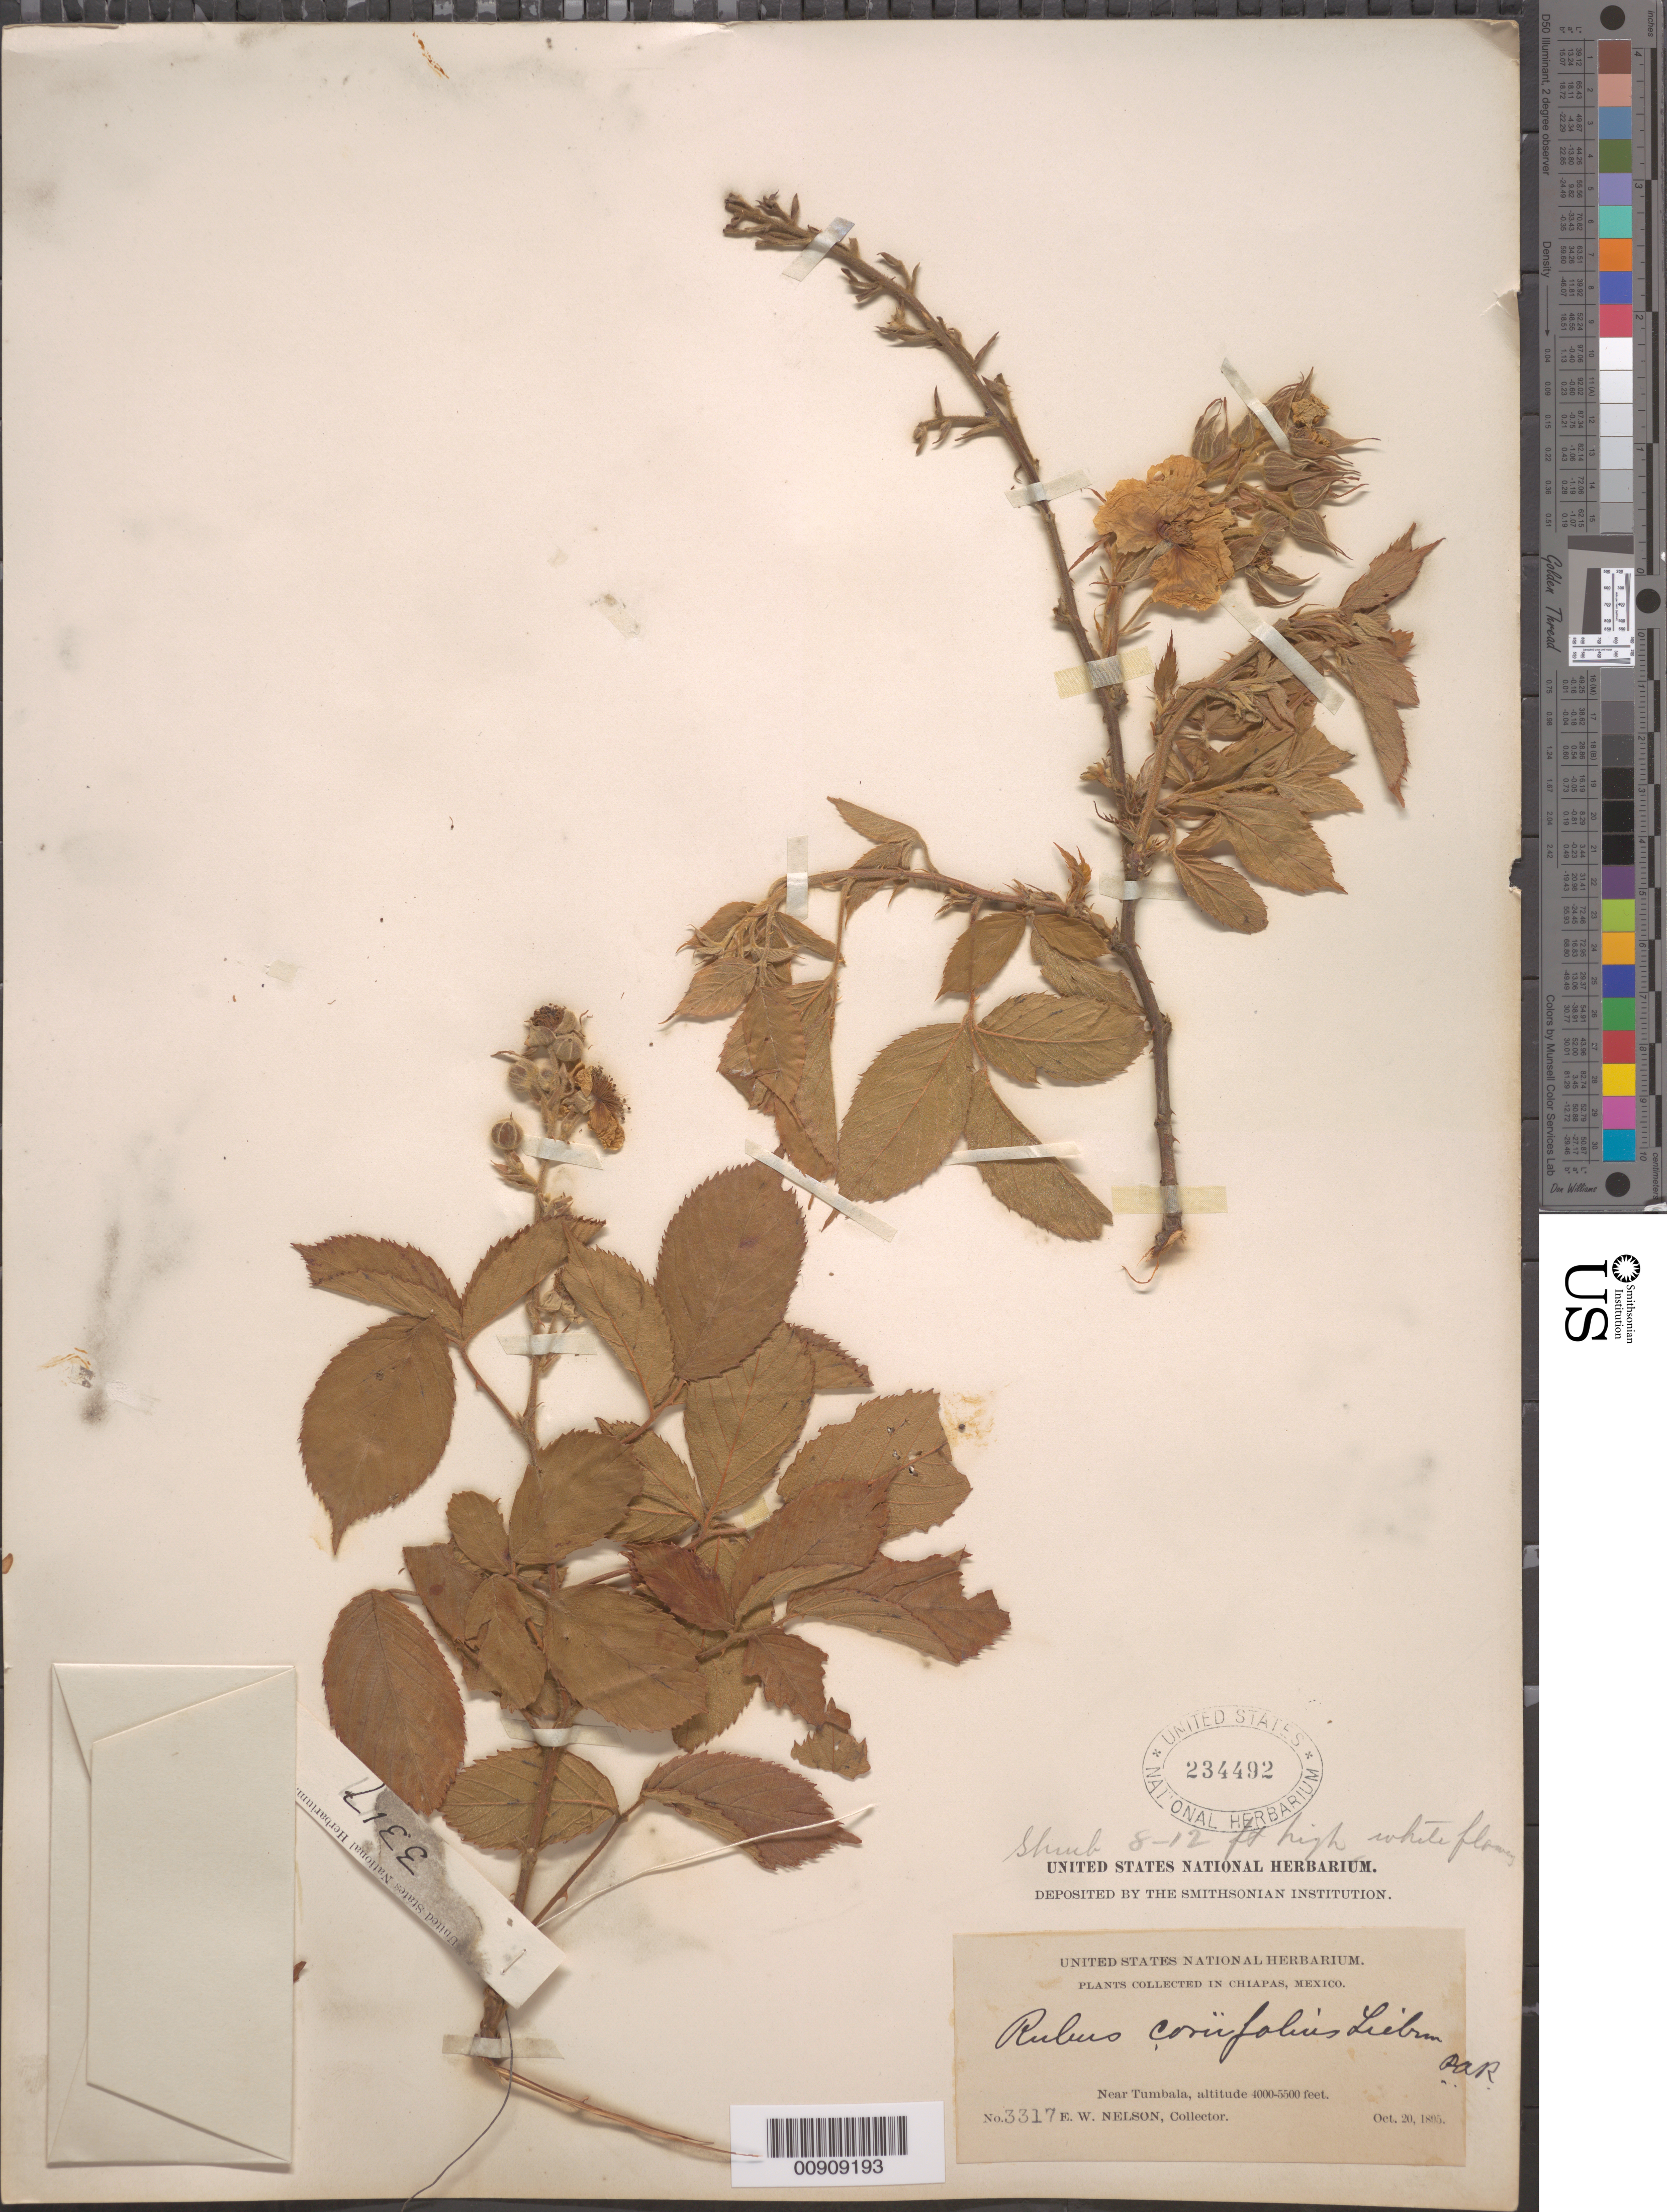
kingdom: Plantae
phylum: Tracheophyta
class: Magnoliopsida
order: Rosales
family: Rosaceae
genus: Rubus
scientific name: Rubus coriifolius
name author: Liebm.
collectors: E. W. Nelson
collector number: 3317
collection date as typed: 20 Oct 1895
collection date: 1895-10-20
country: Mexico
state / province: Chiapas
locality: Near Tumbala.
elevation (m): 1219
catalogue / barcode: US 234492